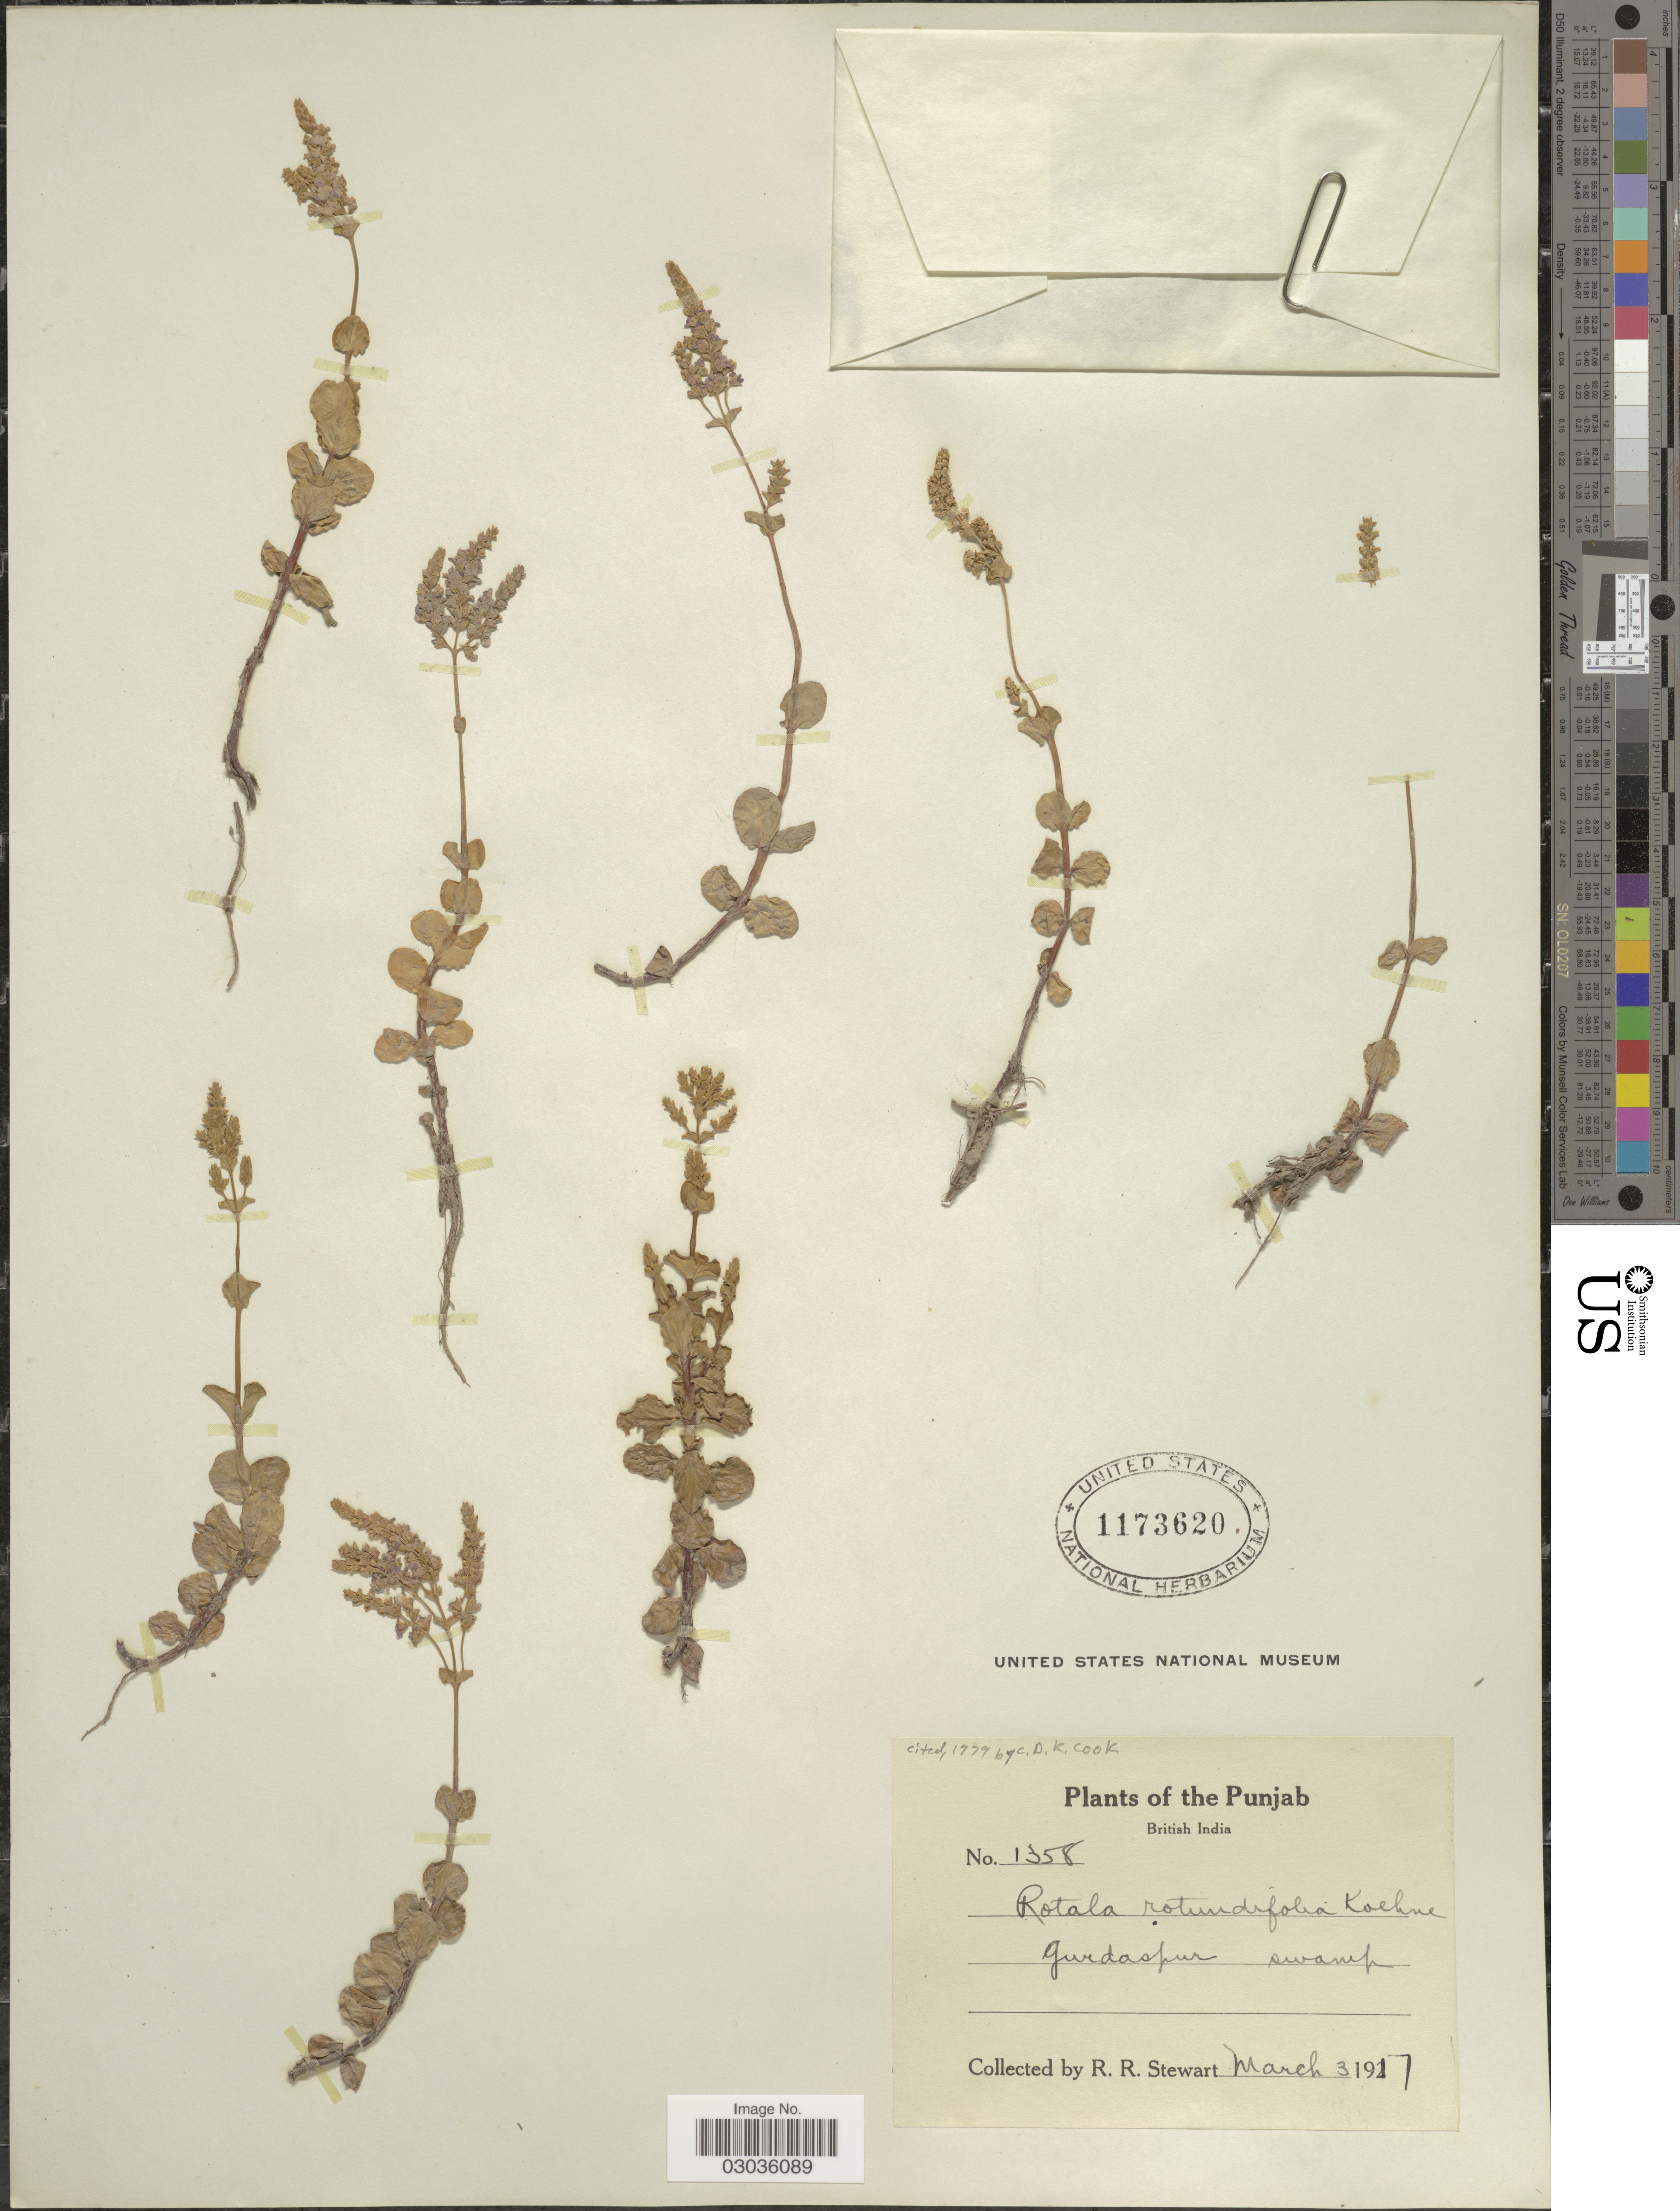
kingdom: Plantae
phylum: Tracheophyta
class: Magnoliopsida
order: Myrtales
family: Lythraceae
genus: Rotala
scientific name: Rotala rotundifolia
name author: (Buch.-Ham. & Roxb.) Koehne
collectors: R. Stewart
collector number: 1358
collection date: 1917-03-03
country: India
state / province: Punjab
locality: British India, Gurdaspur swamp.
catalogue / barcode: US 1173620